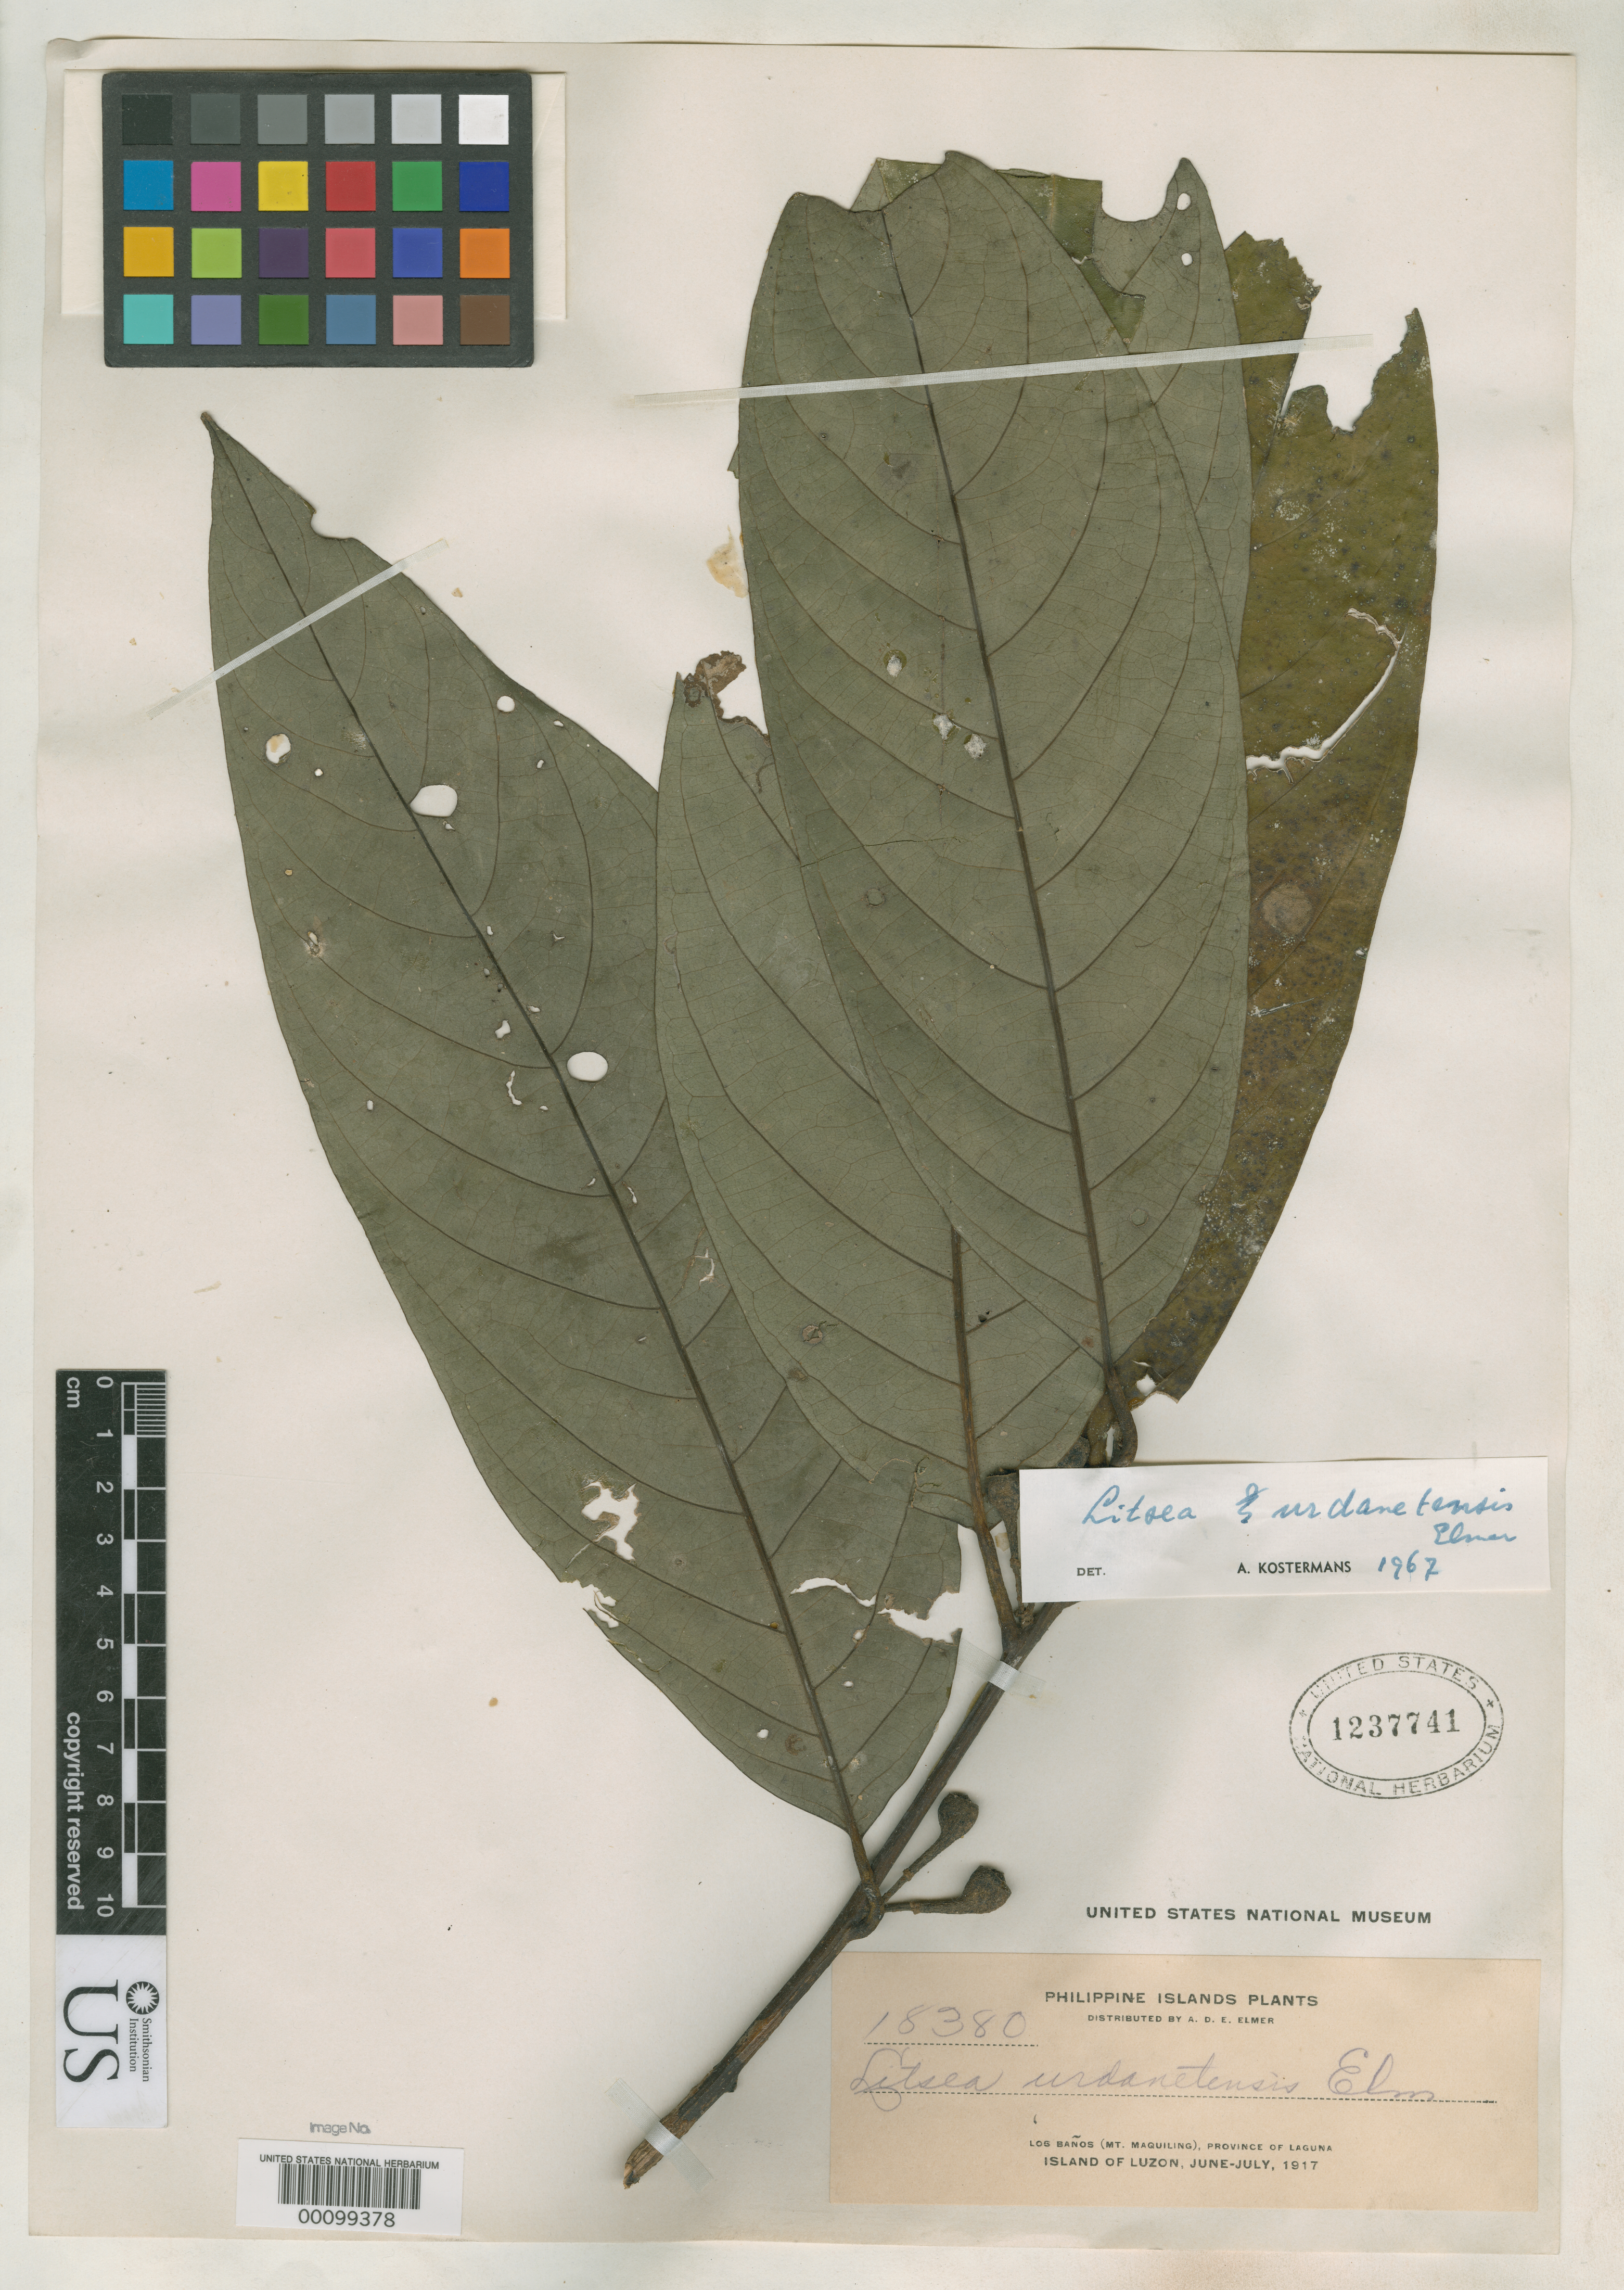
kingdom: Plantae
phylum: Tracheophyta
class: Magnoliopsida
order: Laurales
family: Lauraceae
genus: Litsea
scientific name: Litsea urdanetensis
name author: Elmer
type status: Isotype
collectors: A. D. E. Elmer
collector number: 13427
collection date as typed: Jun 1917 to -- Jul 1917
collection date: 1917-06/1917-07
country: Philippines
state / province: Calabarzon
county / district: Laguna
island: Luzon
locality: Los Banos (Mt. Maquiling).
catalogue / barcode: US 1237741